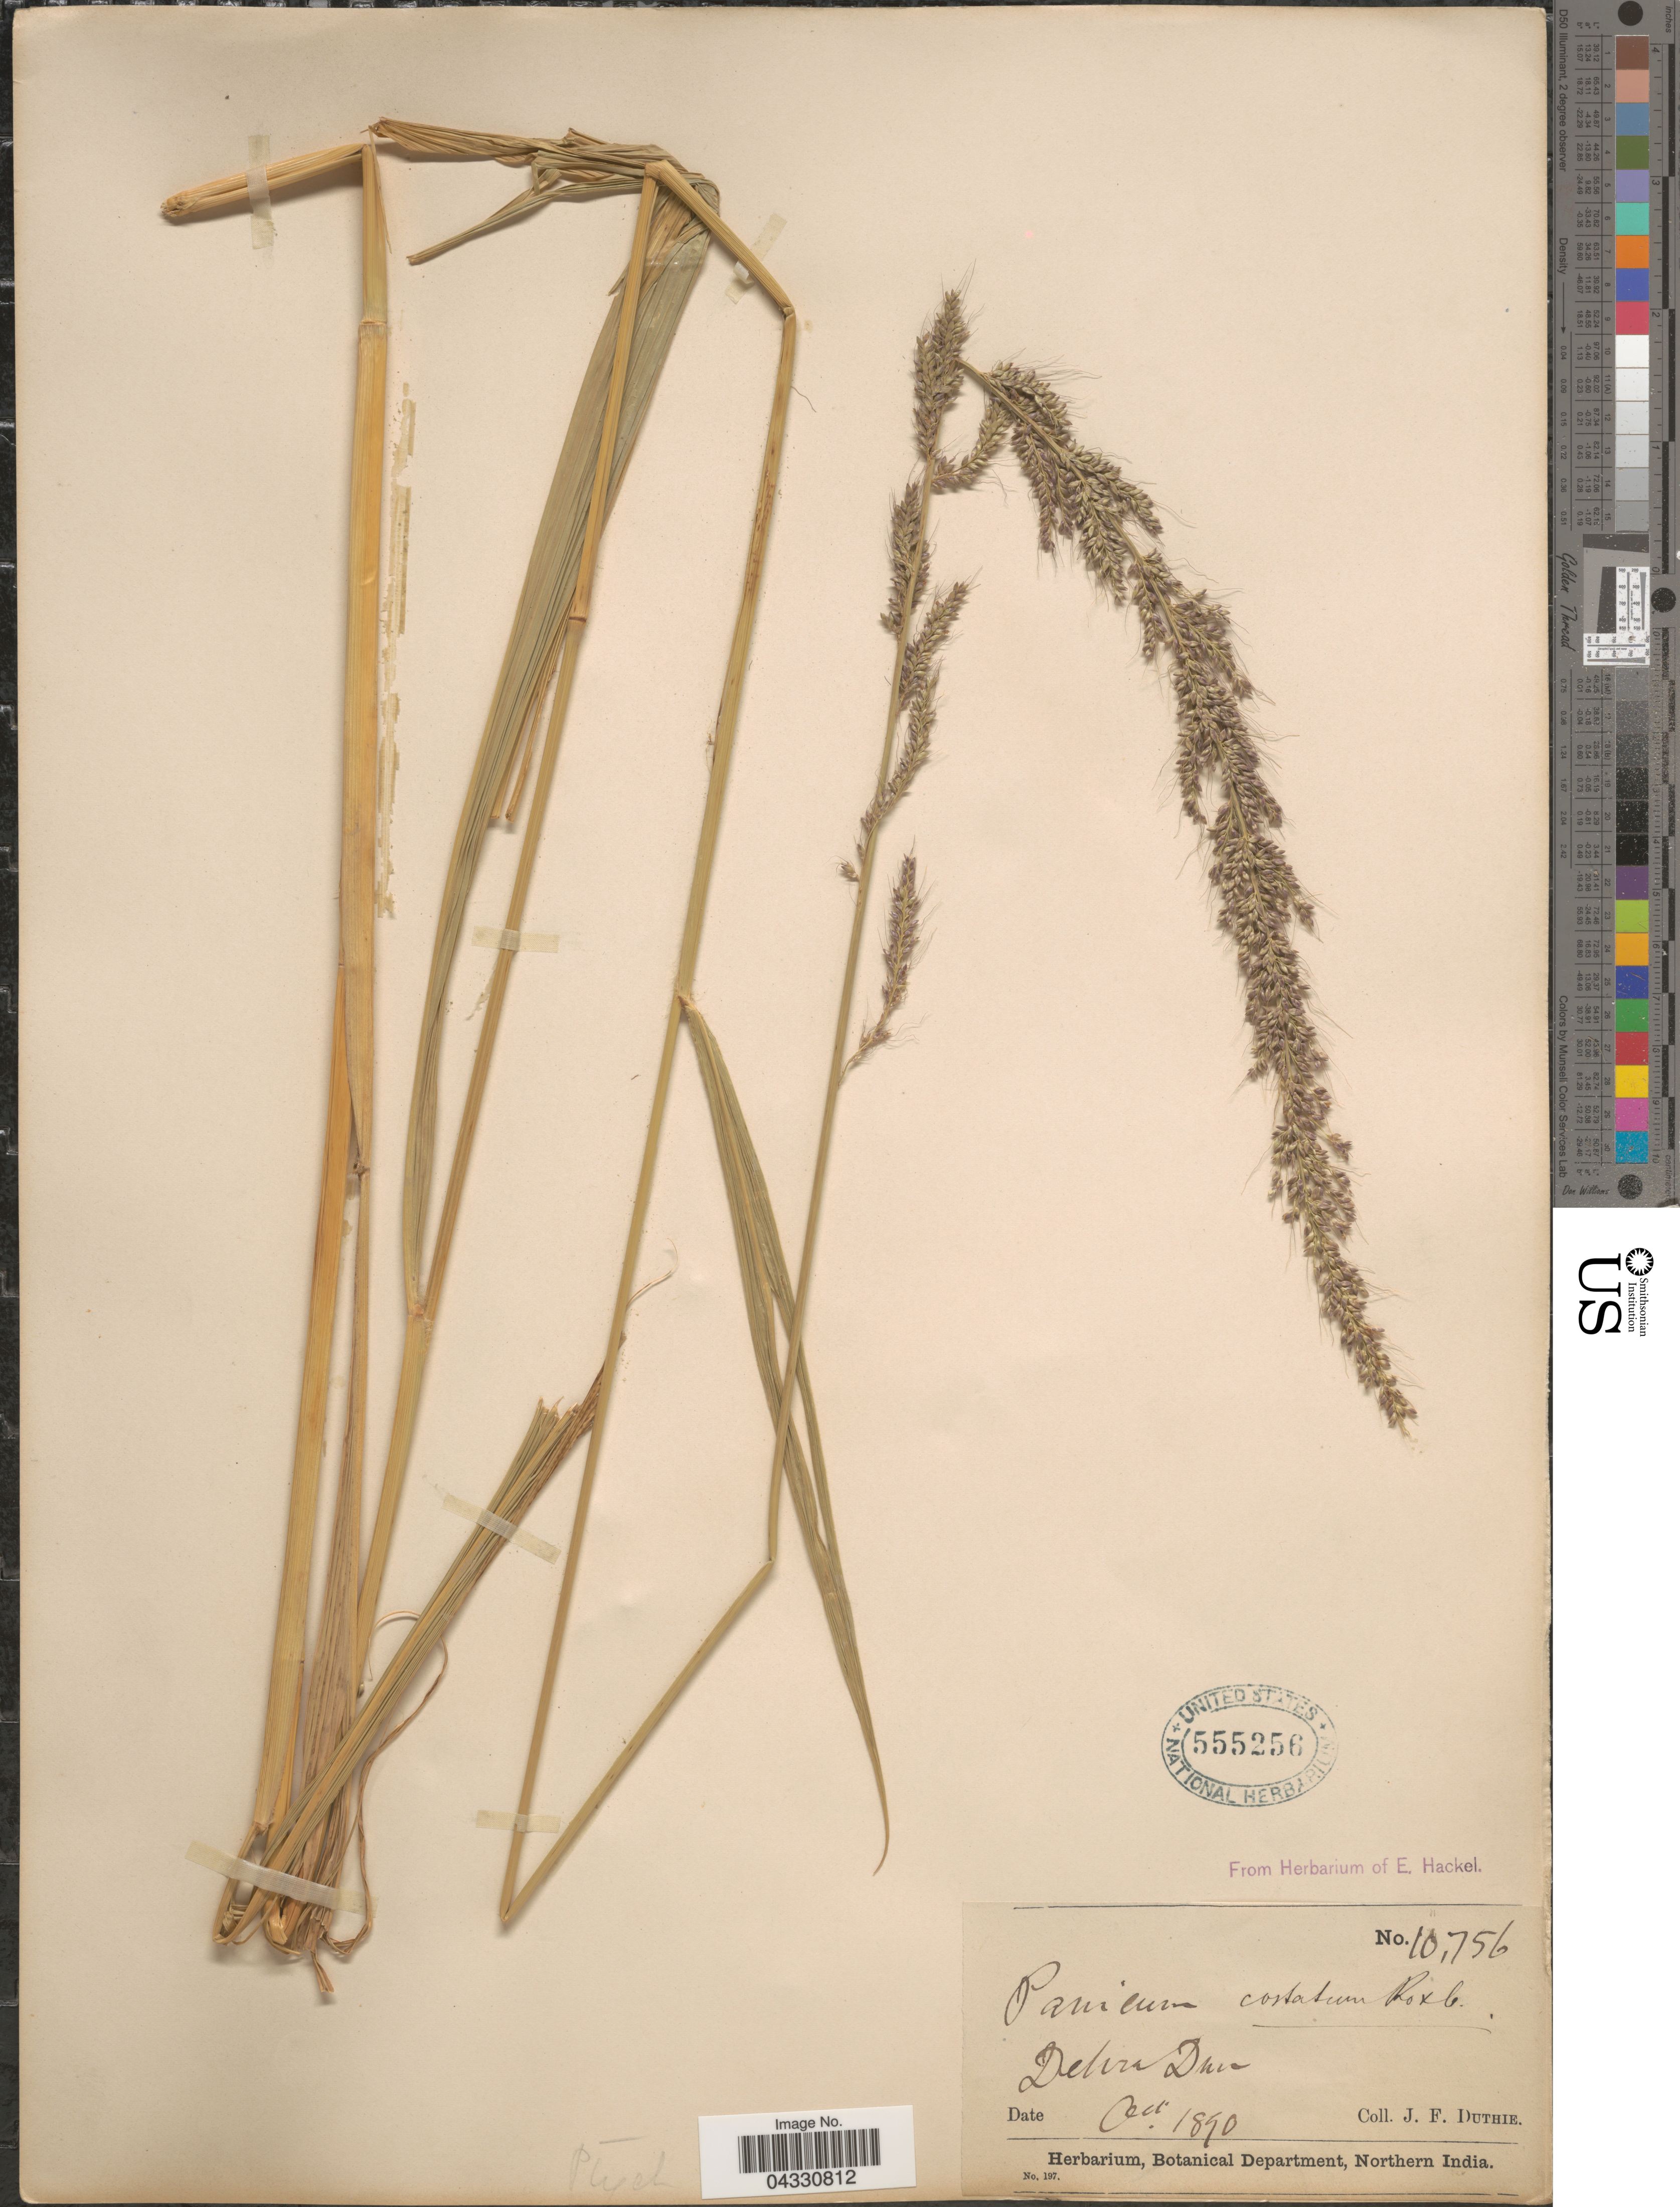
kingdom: Plantae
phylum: Tracheophyta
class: Liliopsida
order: Poales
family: Poaceae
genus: Setaria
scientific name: Setaria sp.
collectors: J. F. Duthie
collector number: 10756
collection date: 1890-10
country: India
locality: Dehra Dun.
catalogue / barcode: US 555256